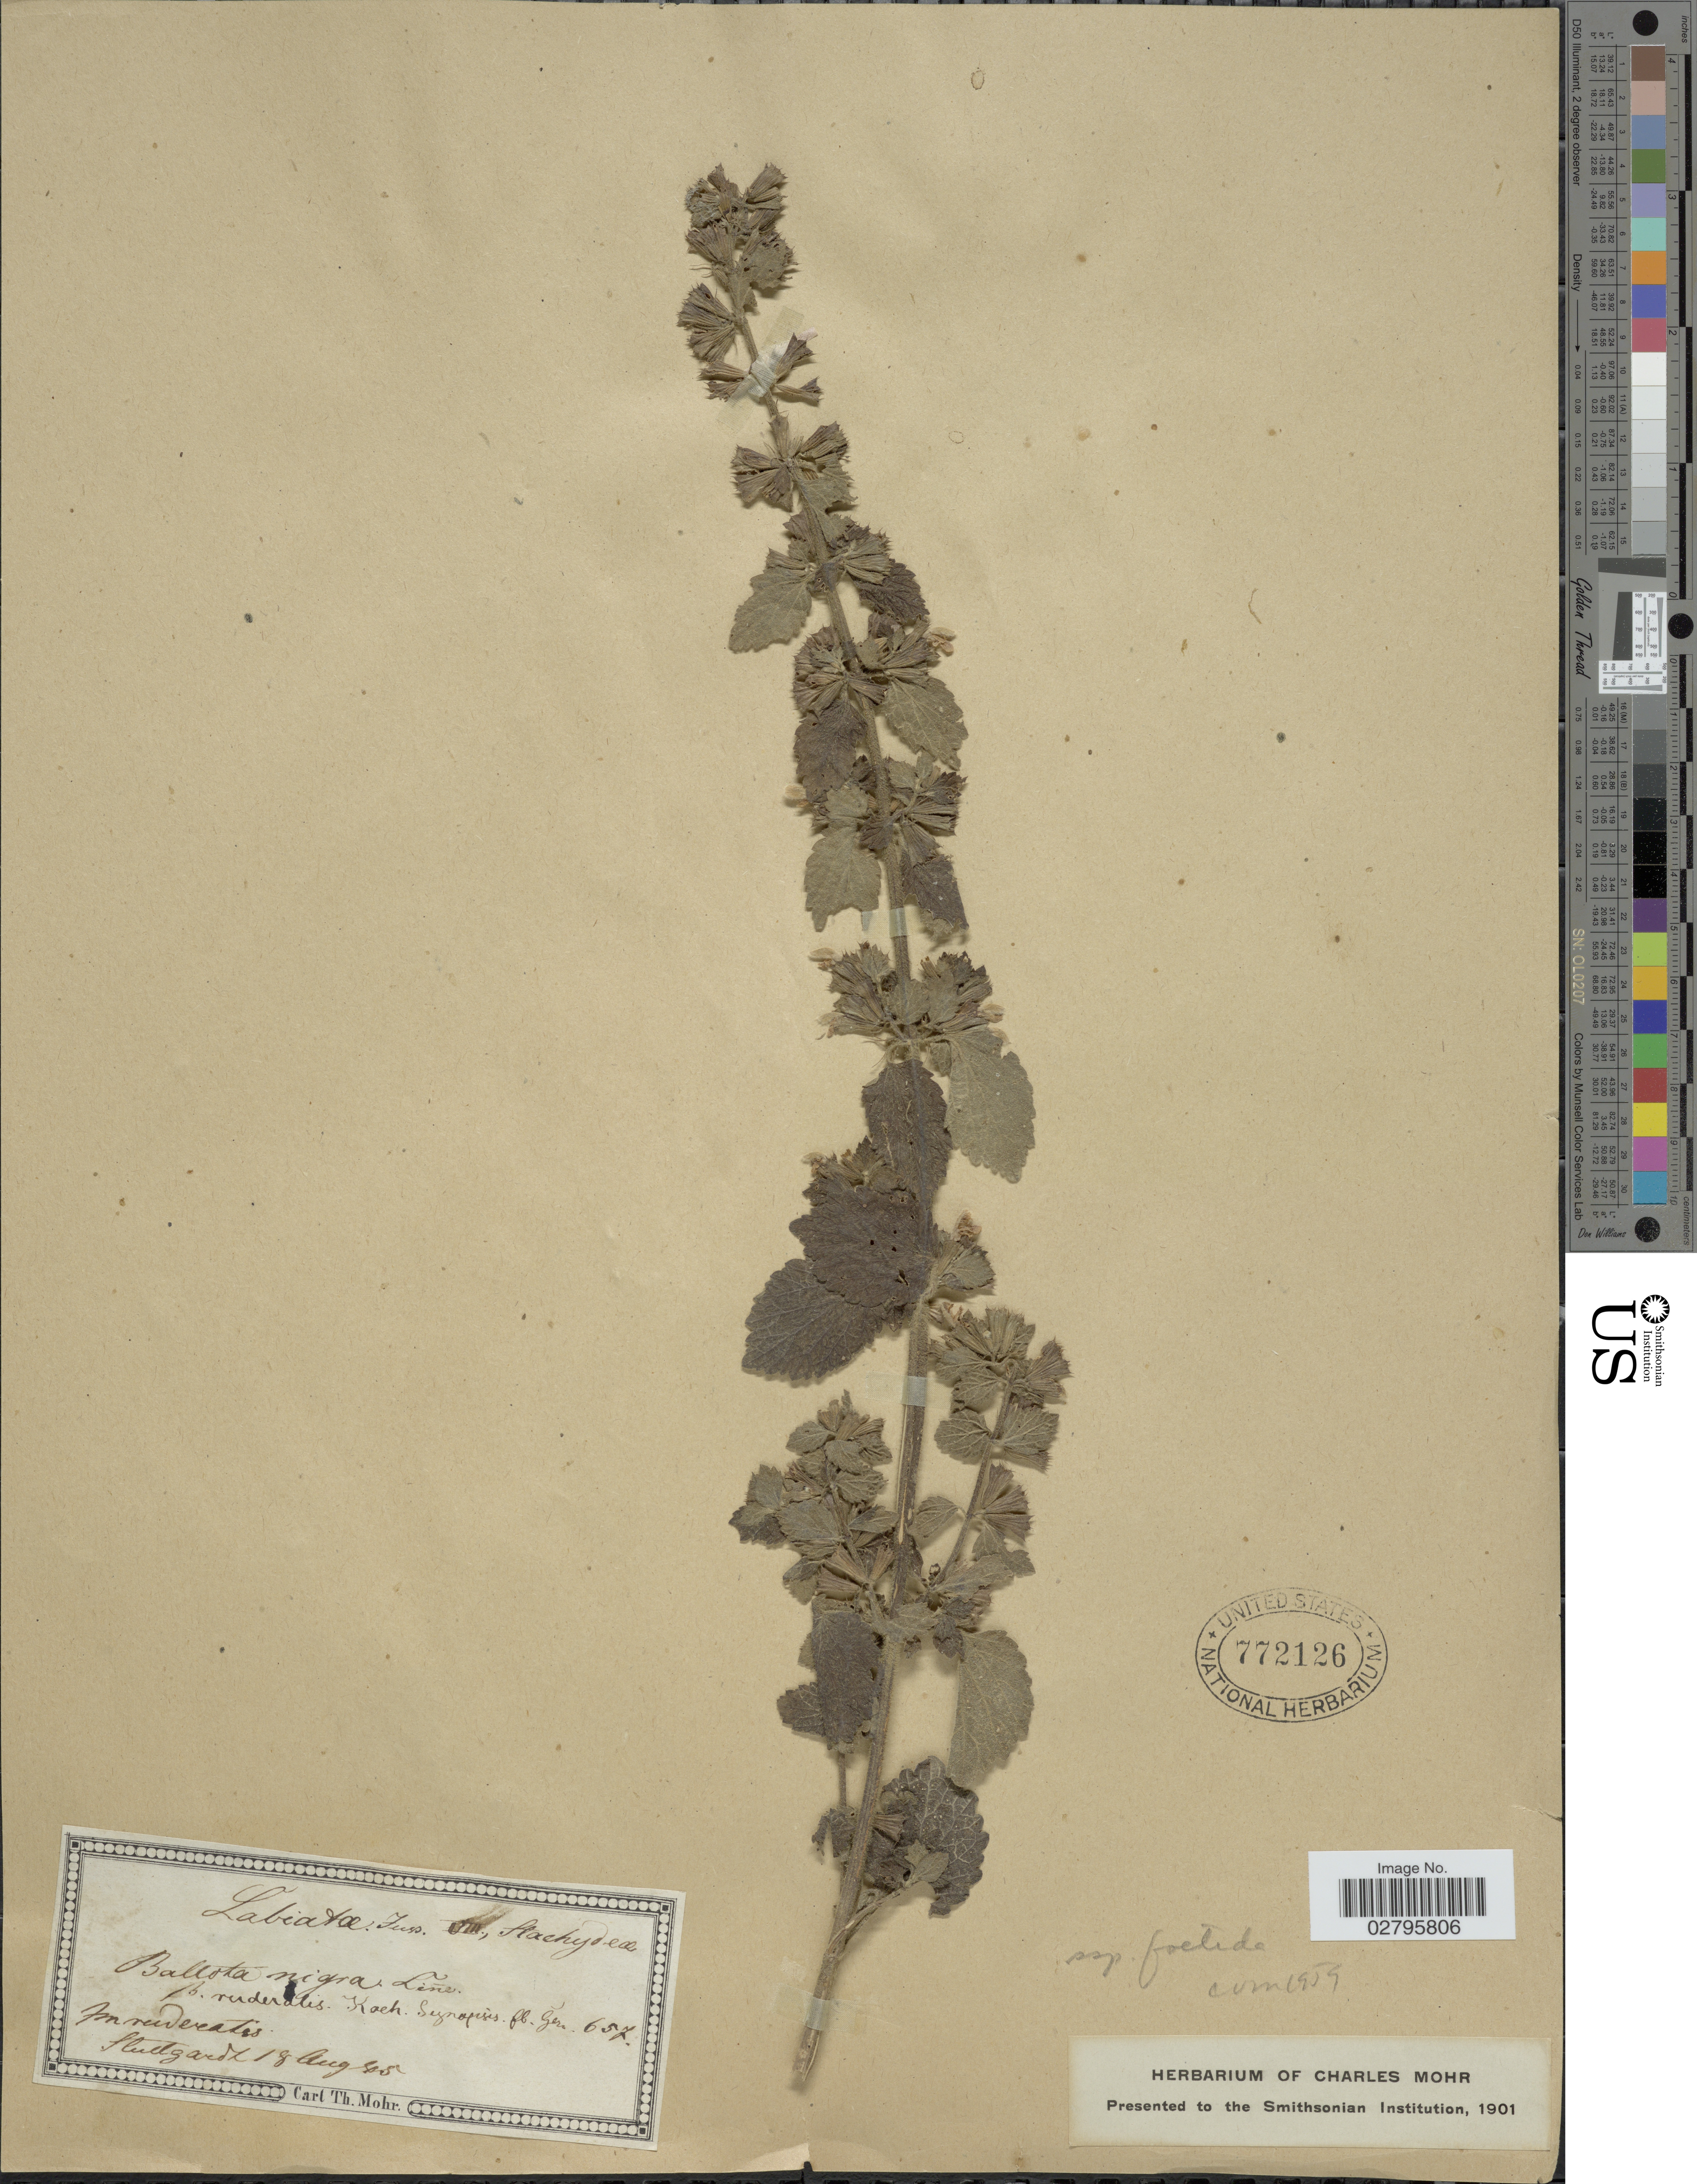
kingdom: Plantae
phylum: Tracheophyta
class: Magnoliopsida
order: Lamiales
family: Lamiaceae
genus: Ballota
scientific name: Ballota nigra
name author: L.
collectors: Stuttgardt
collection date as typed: Transcribed d/m/y: 18/8/45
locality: In ruderatis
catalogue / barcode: US 772126